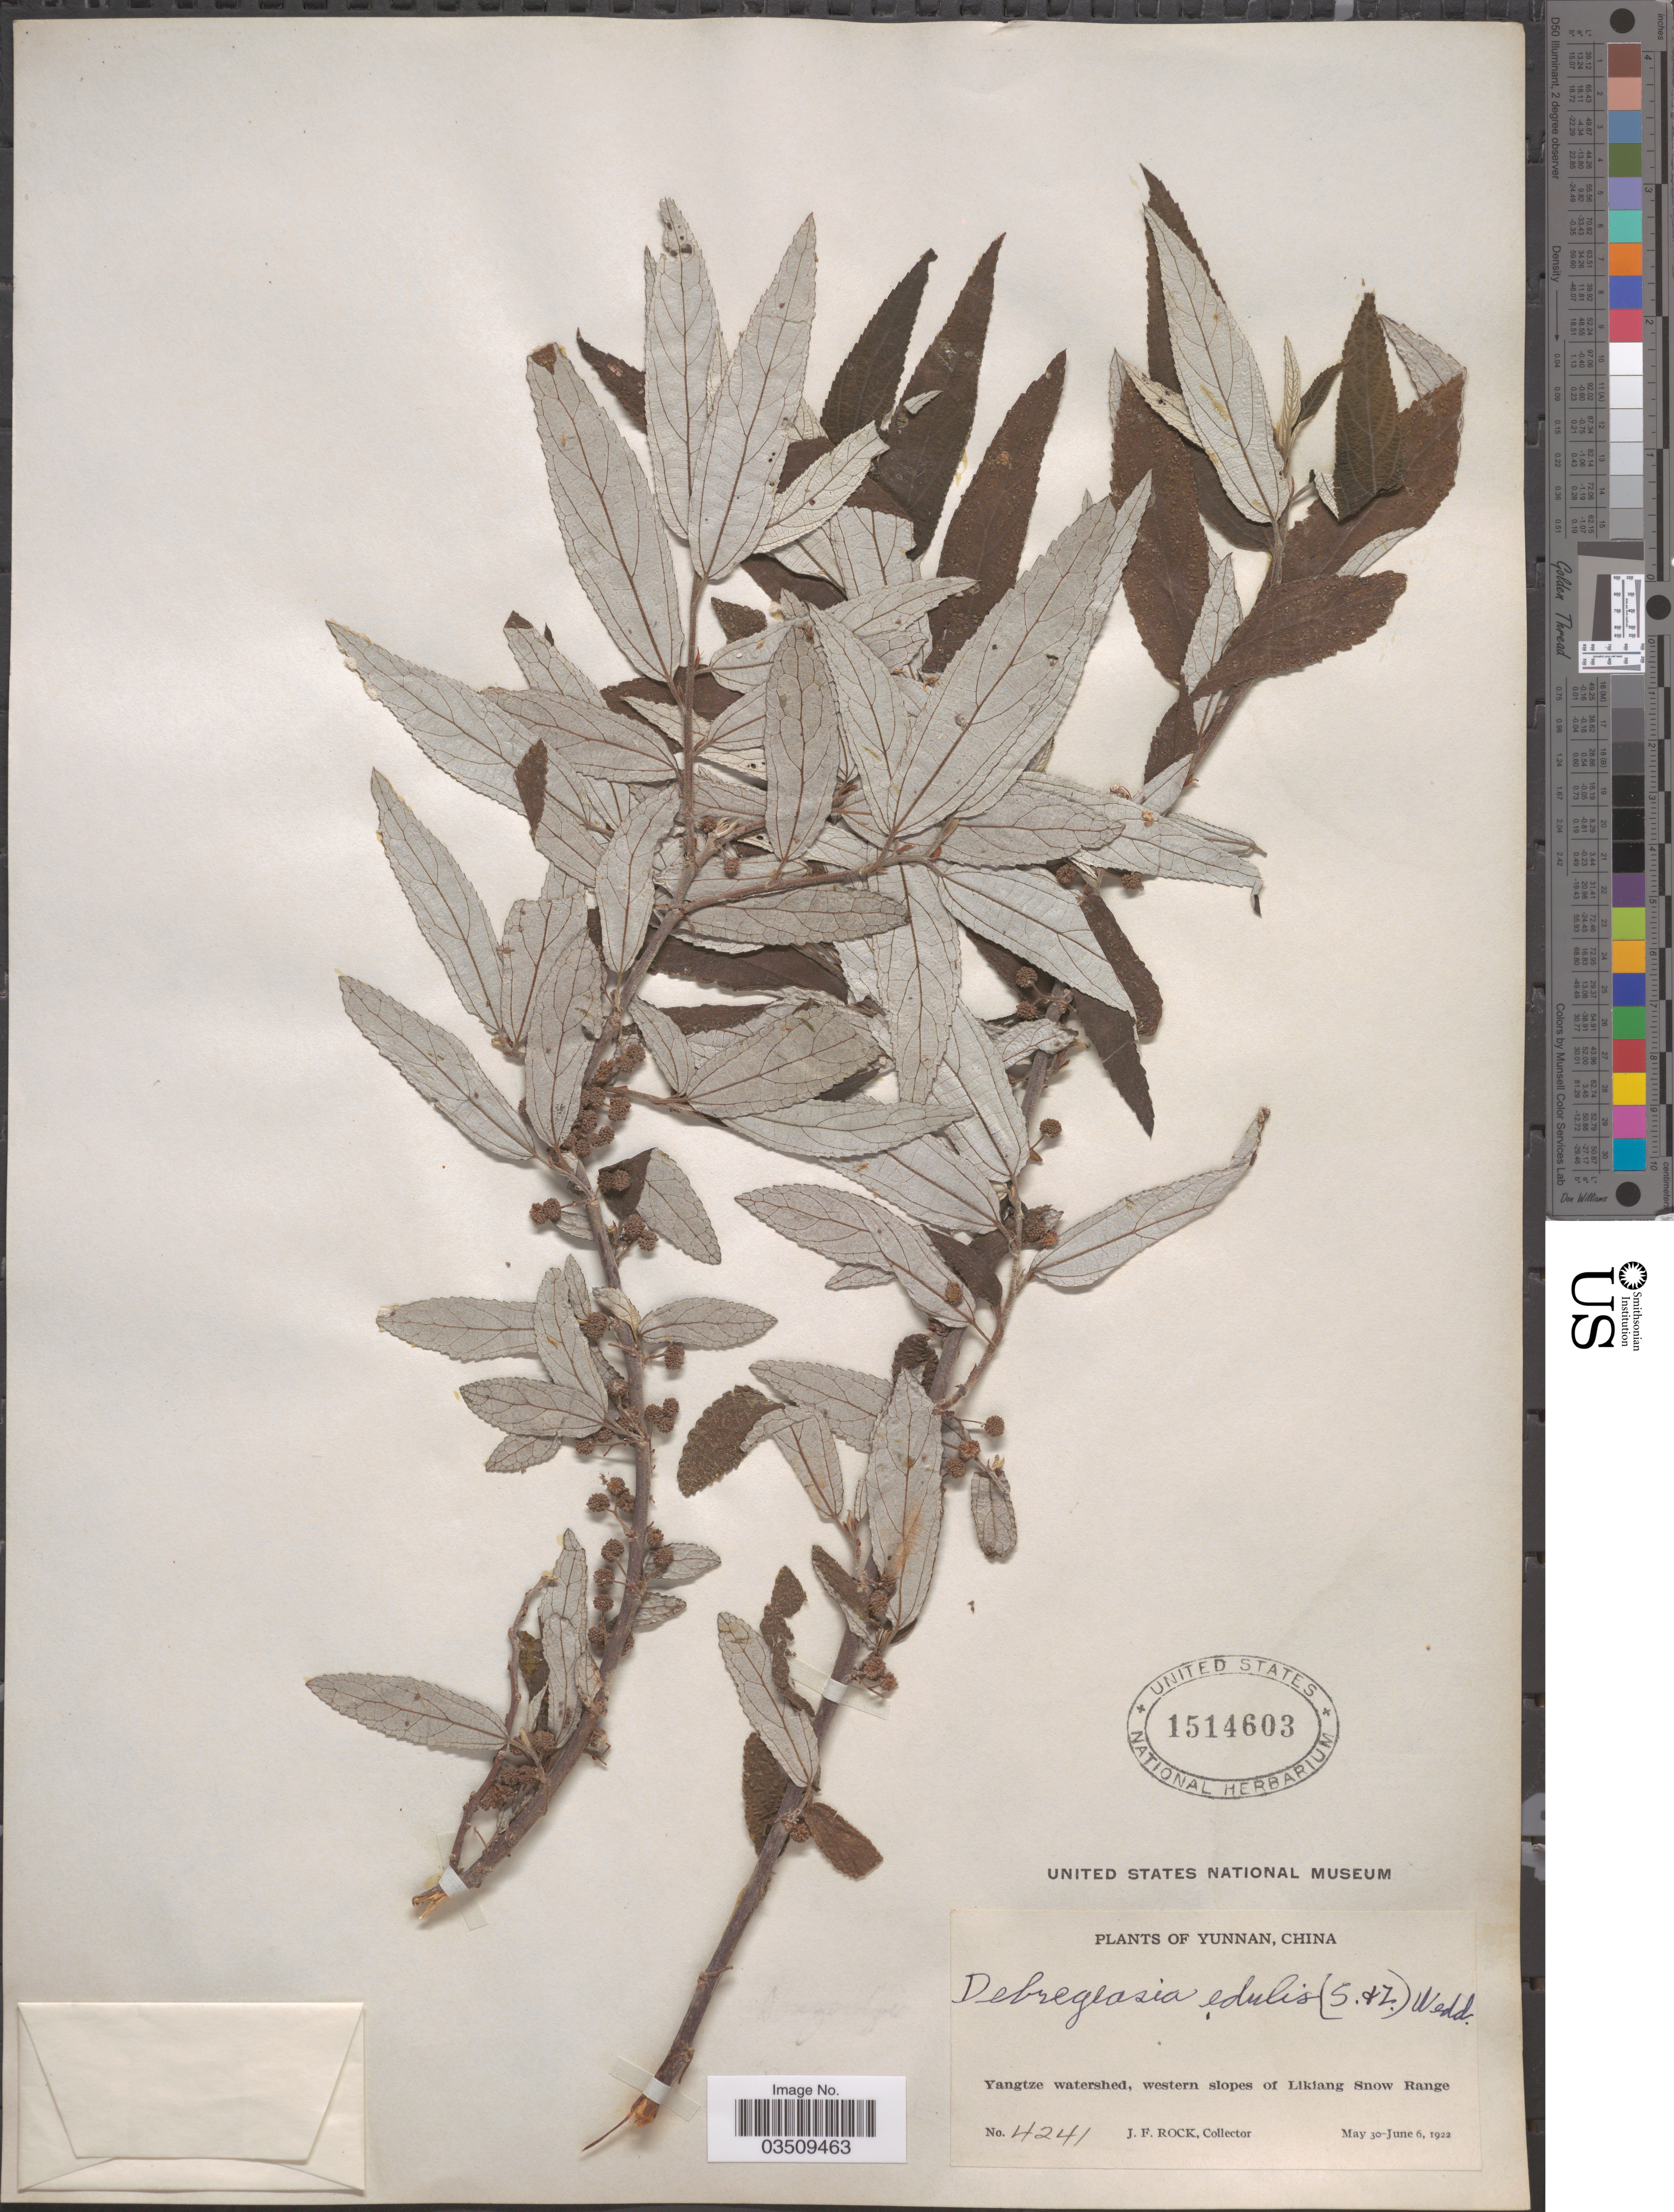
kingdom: Plantae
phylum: Tracheophyta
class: Magnoliopsida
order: Rosales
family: Urticaceae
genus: Debregeasia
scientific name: Debregeasia edulis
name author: (Siebold & Zucc.) Wedd.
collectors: J. Rock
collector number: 4241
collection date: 1922-05-30/1922-06-06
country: China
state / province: Yunnan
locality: Yangtze watershed, western slopes of Likiang Snow Range.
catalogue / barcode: US 1514603